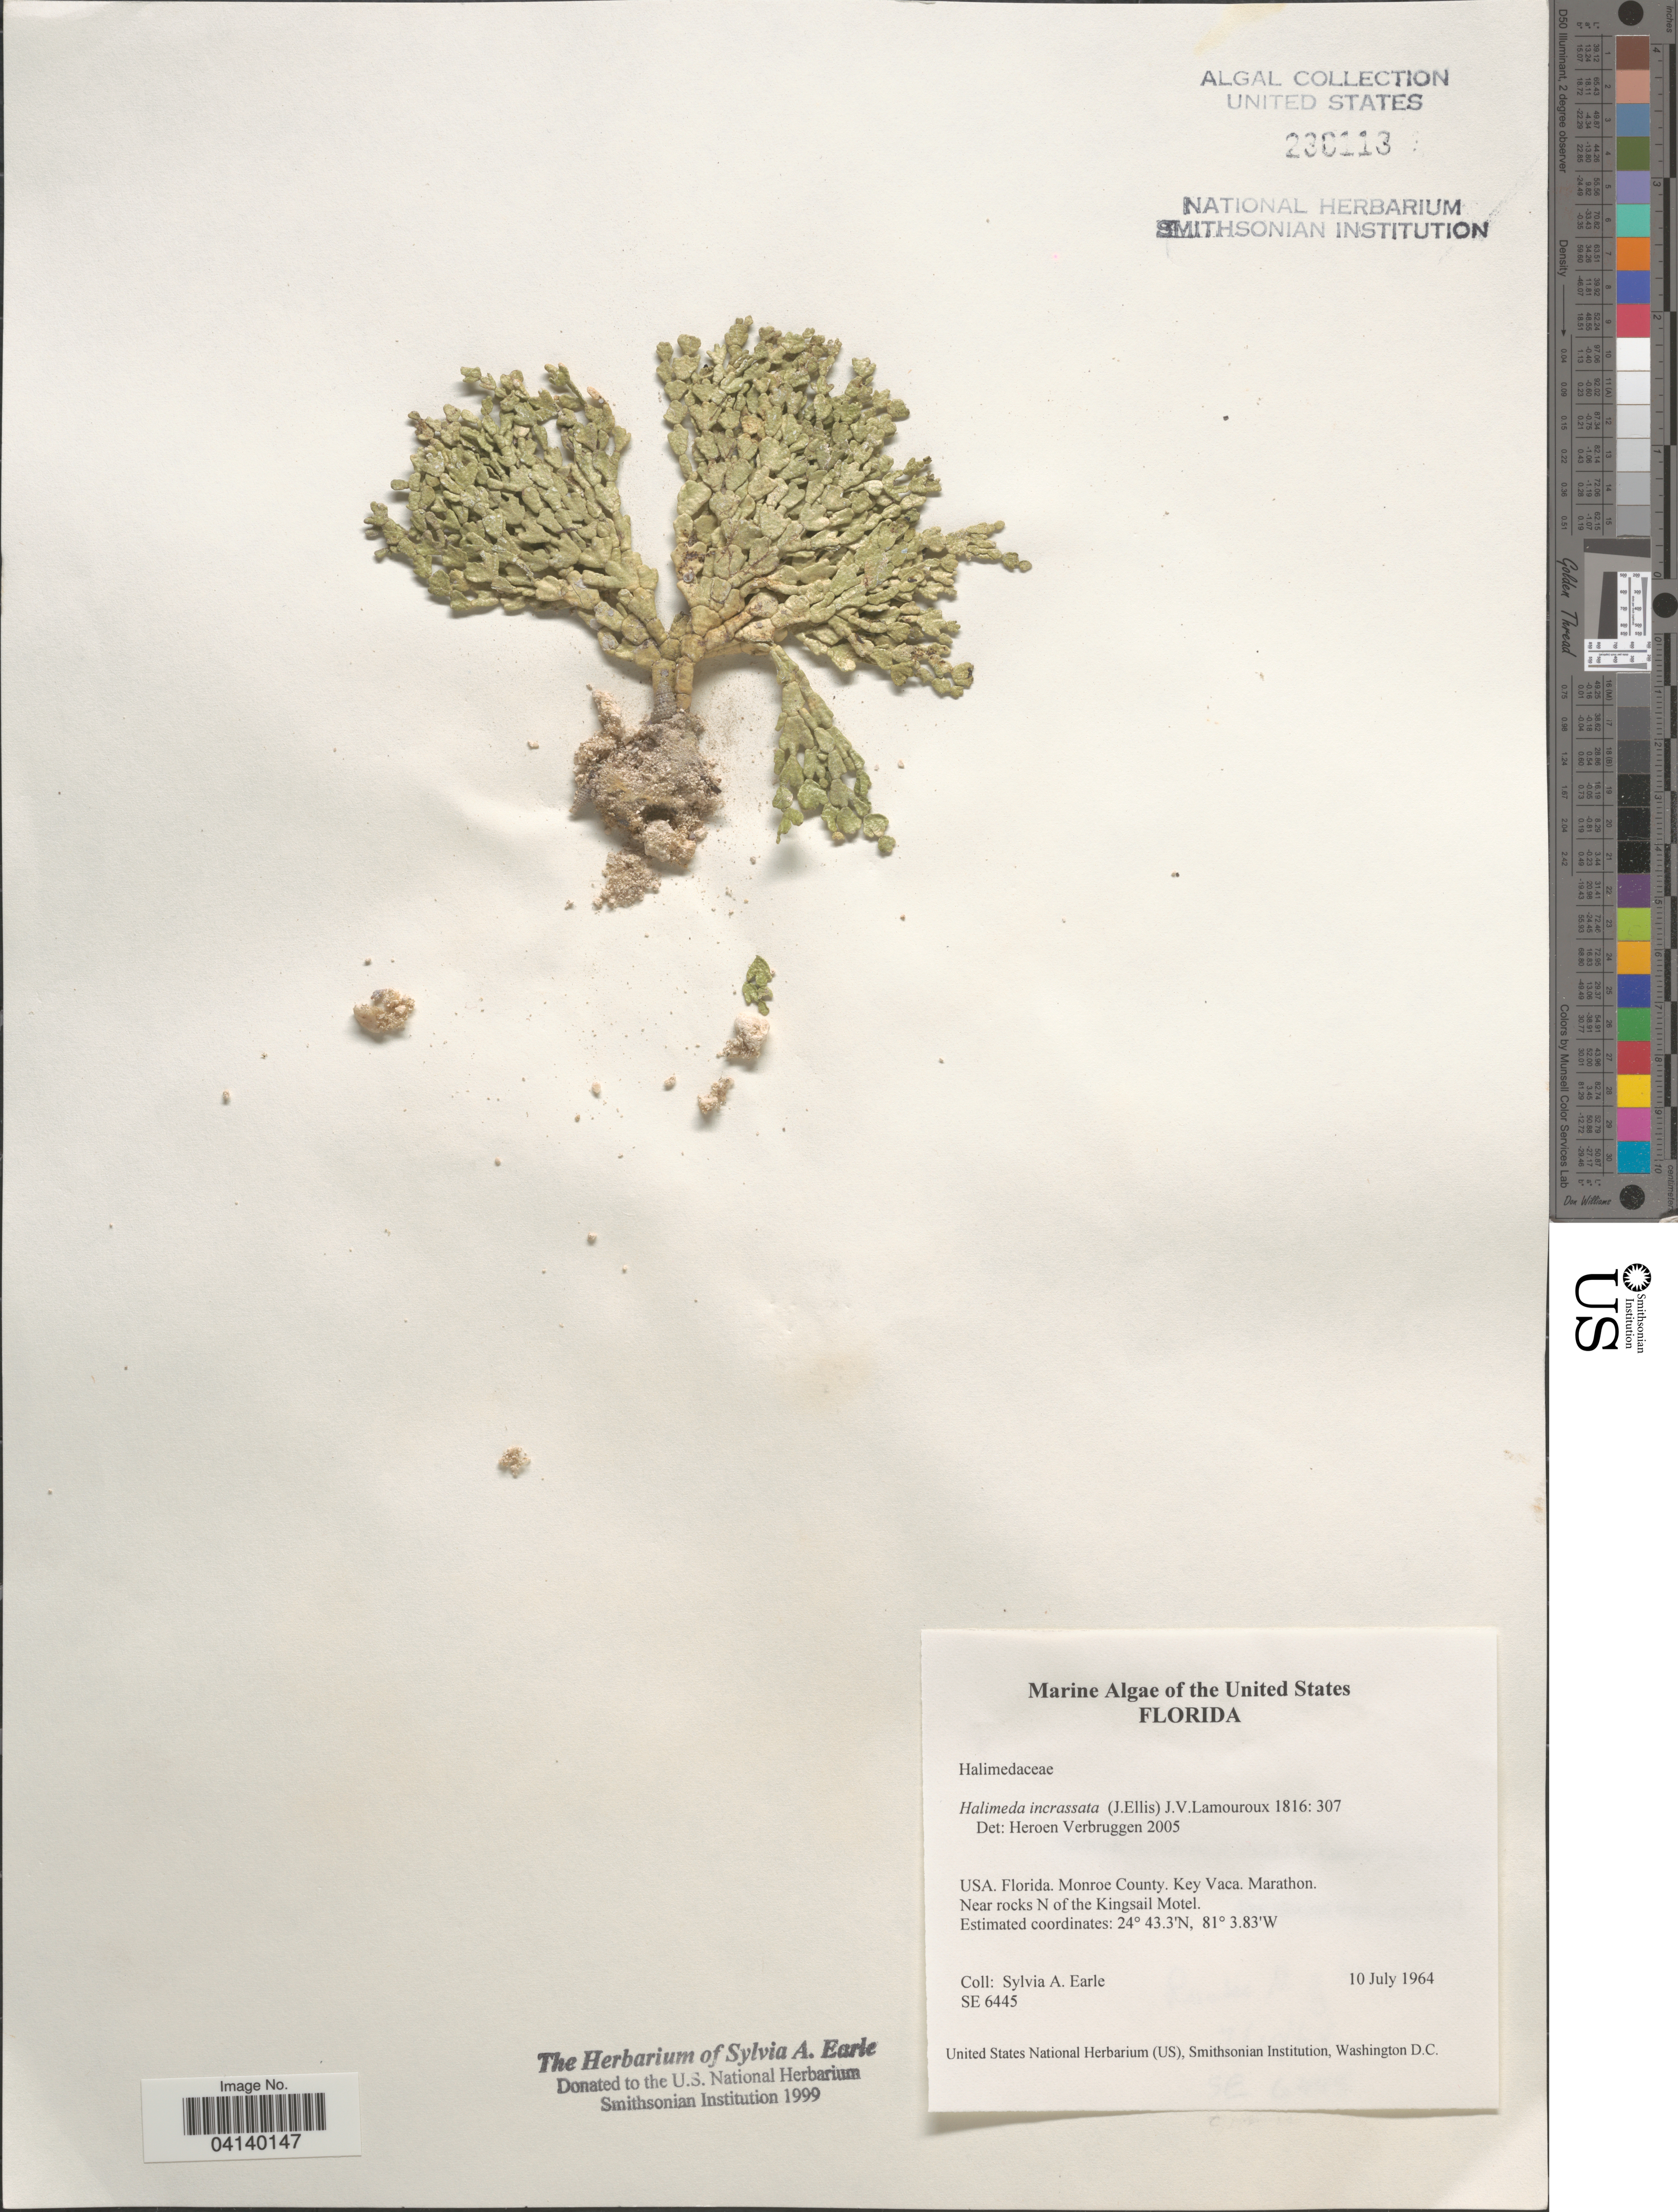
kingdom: Plantae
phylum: Chlorophyta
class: Ulvophyceae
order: Bryopsidales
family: Halimedaceae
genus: Halimeda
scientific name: Halimeda incrassata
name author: (J. Ellis) J.V.Lamouroux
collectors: S. A. Earle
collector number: SE6445?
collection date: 1964-07-10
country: United States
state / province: Florida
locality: Monroe County. Key Vaca. Marathon. Near rocks N of the Kingsail Motel.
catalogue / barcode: US 230113